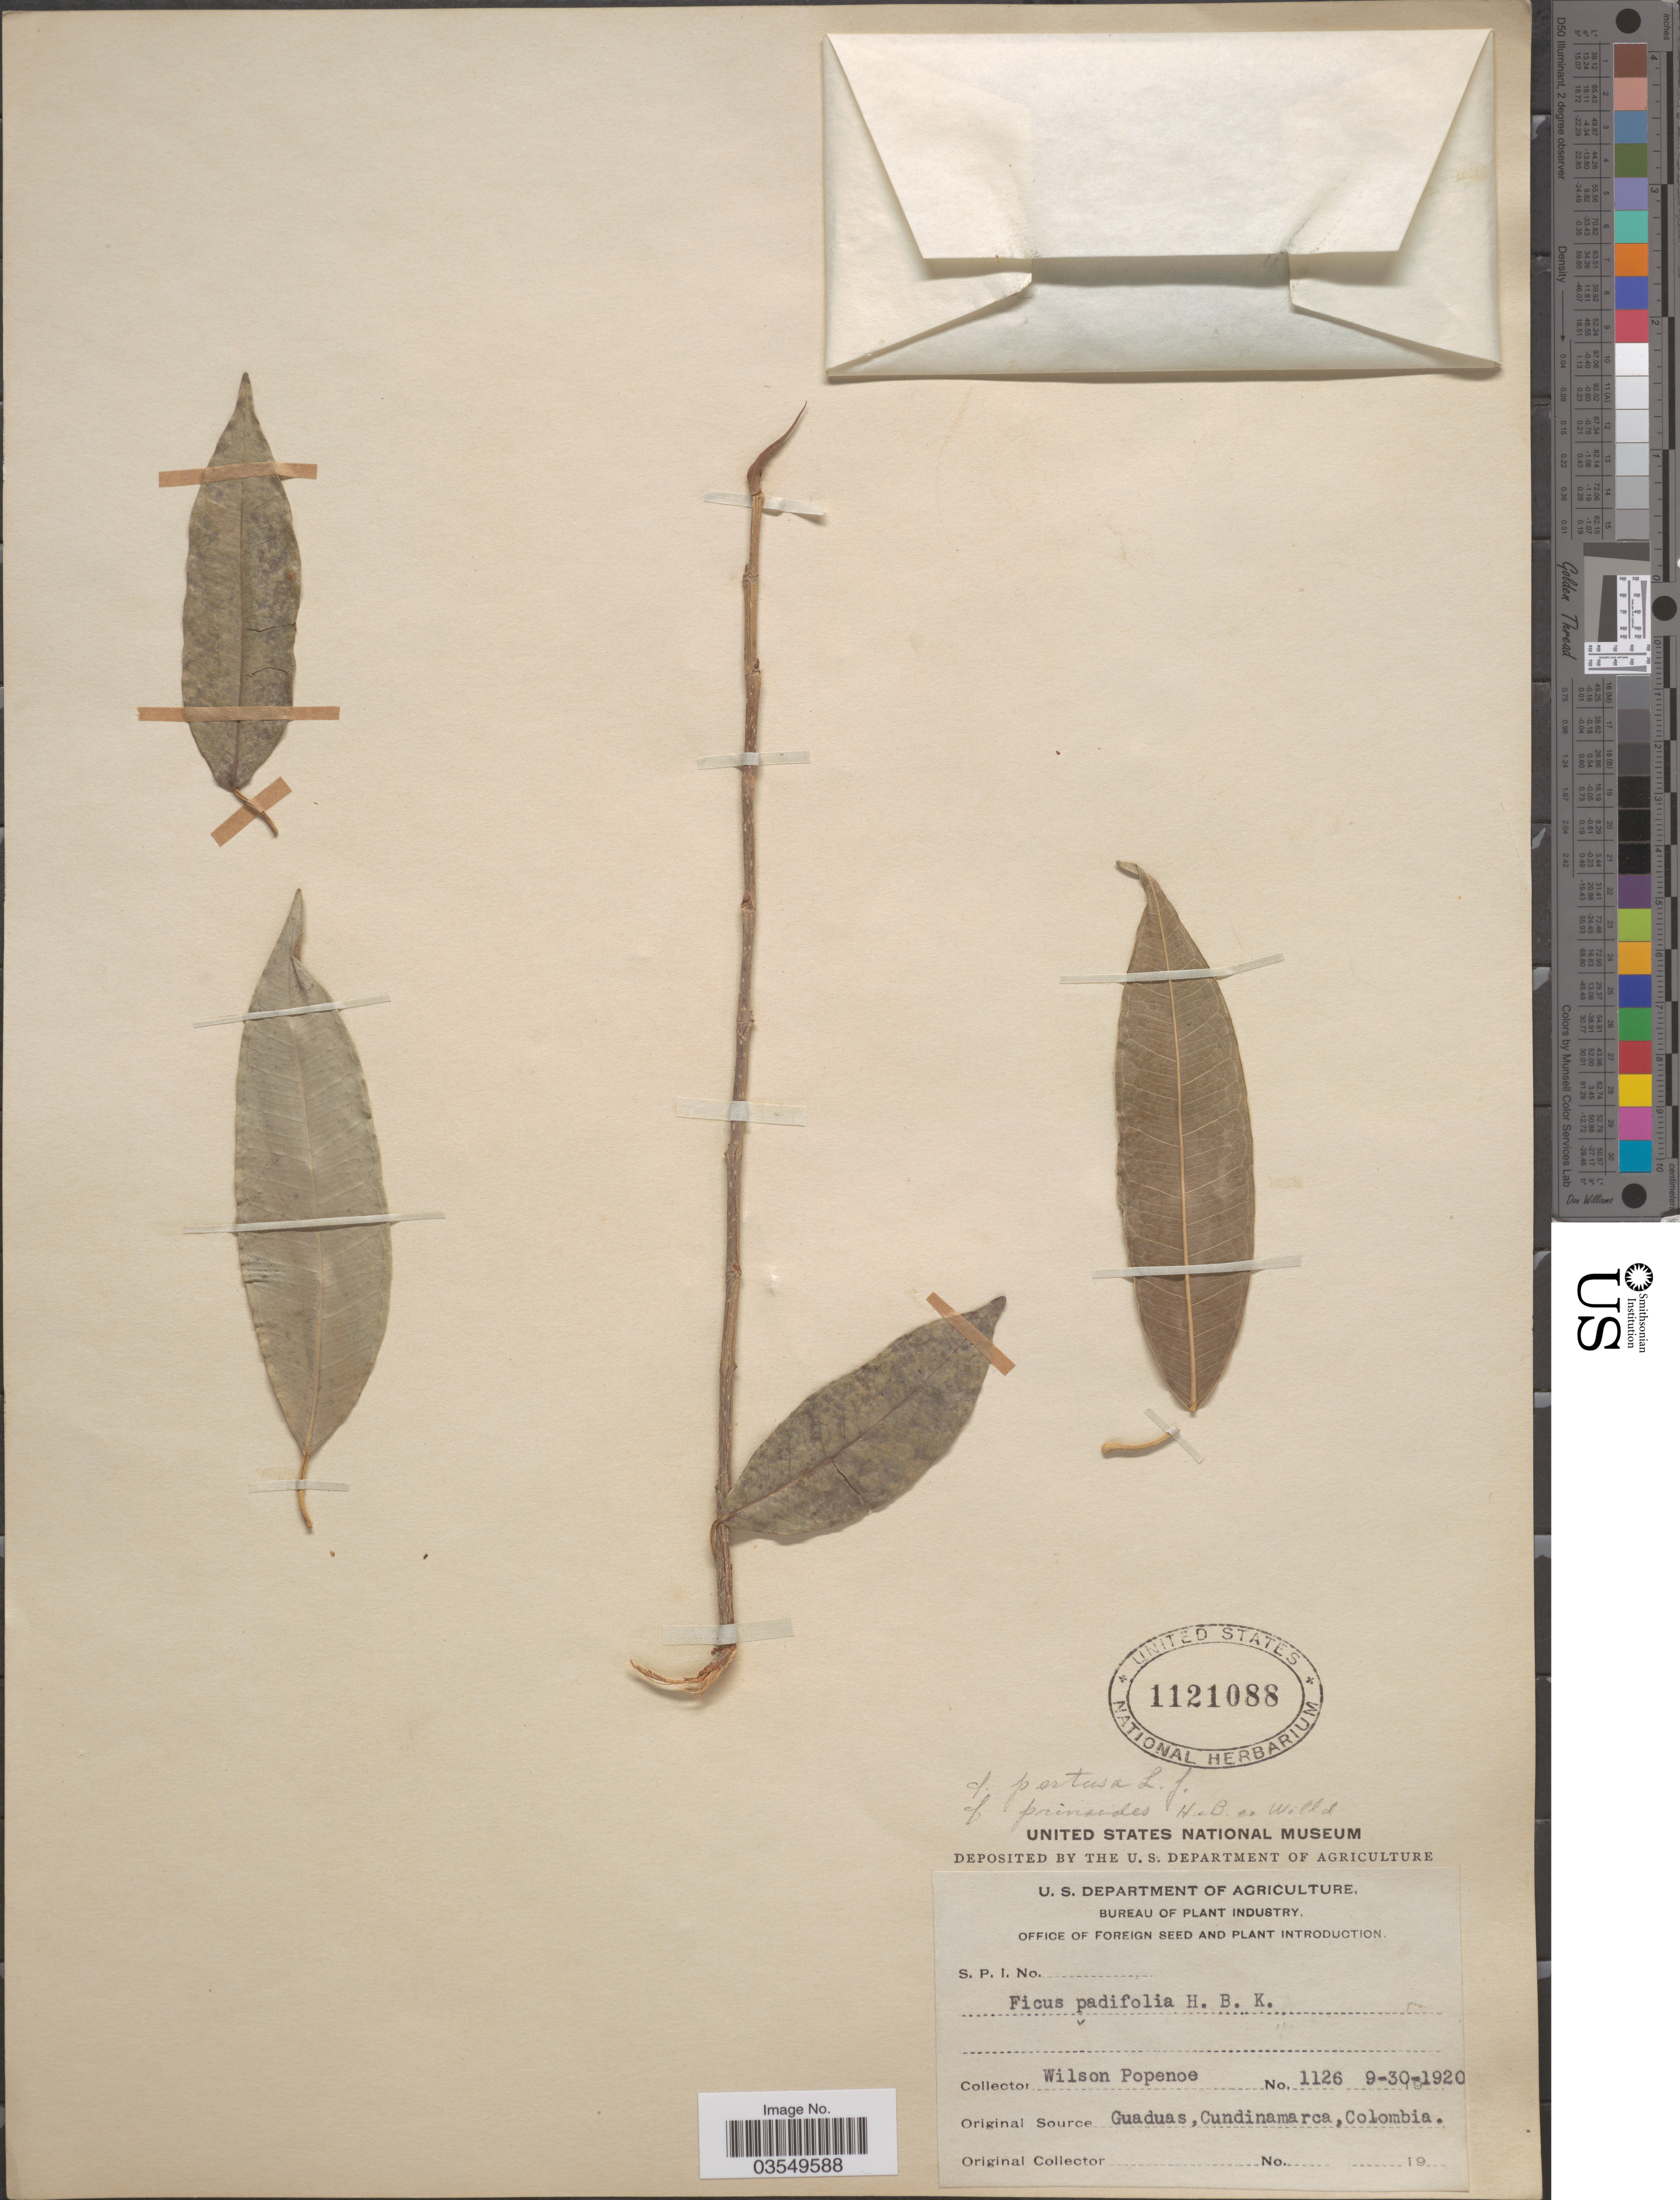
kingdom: Plantae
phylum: Tracheophyta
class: Magnoliopsida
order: Rosales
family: Moraceae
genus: Ficus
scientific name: Ficus sp.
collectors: F. Popenoe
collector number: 1126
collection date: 1920-09-30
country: Colombia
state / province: Cundinamarca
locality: Guaduas.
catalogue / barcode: US 1121088